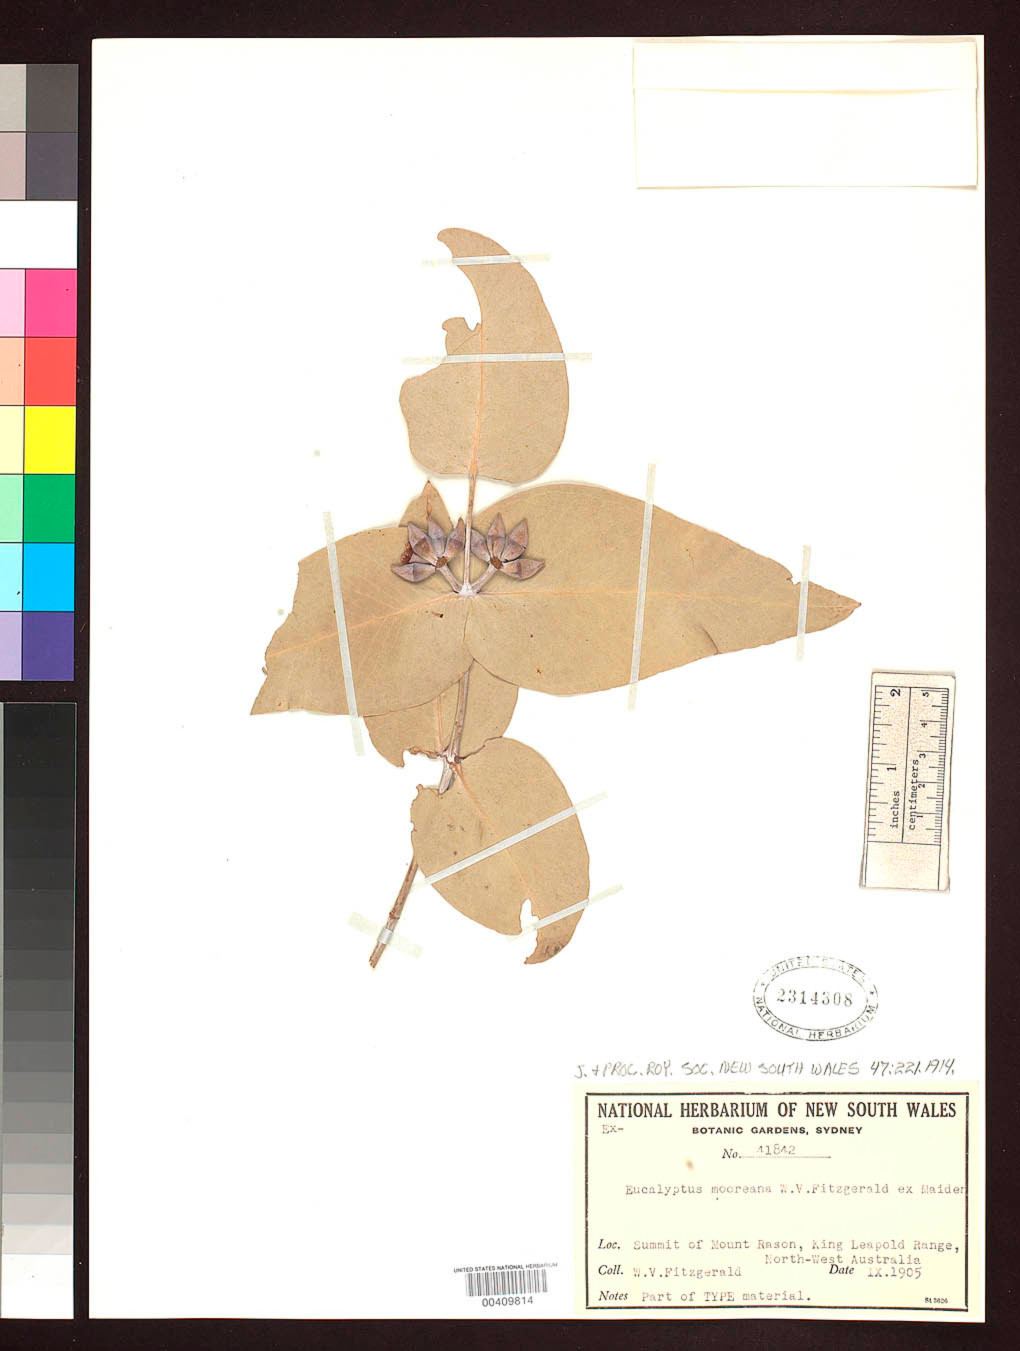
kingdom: Plantae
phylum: Tracheophyta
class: Magnoliopsida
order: Myrtales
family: Myrtaceae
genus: Eucalyptus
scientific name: Eucalyptus mooreana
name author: W. Fitzg. ex Maiden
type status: Isolectotype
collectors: W. Fitzgerald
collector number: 41842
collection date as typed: Sep 1905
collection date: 1905-09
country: Australia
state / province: Western Australia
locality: Summit of Mount Rason, King Leopold Range.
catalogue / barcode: US 2314308